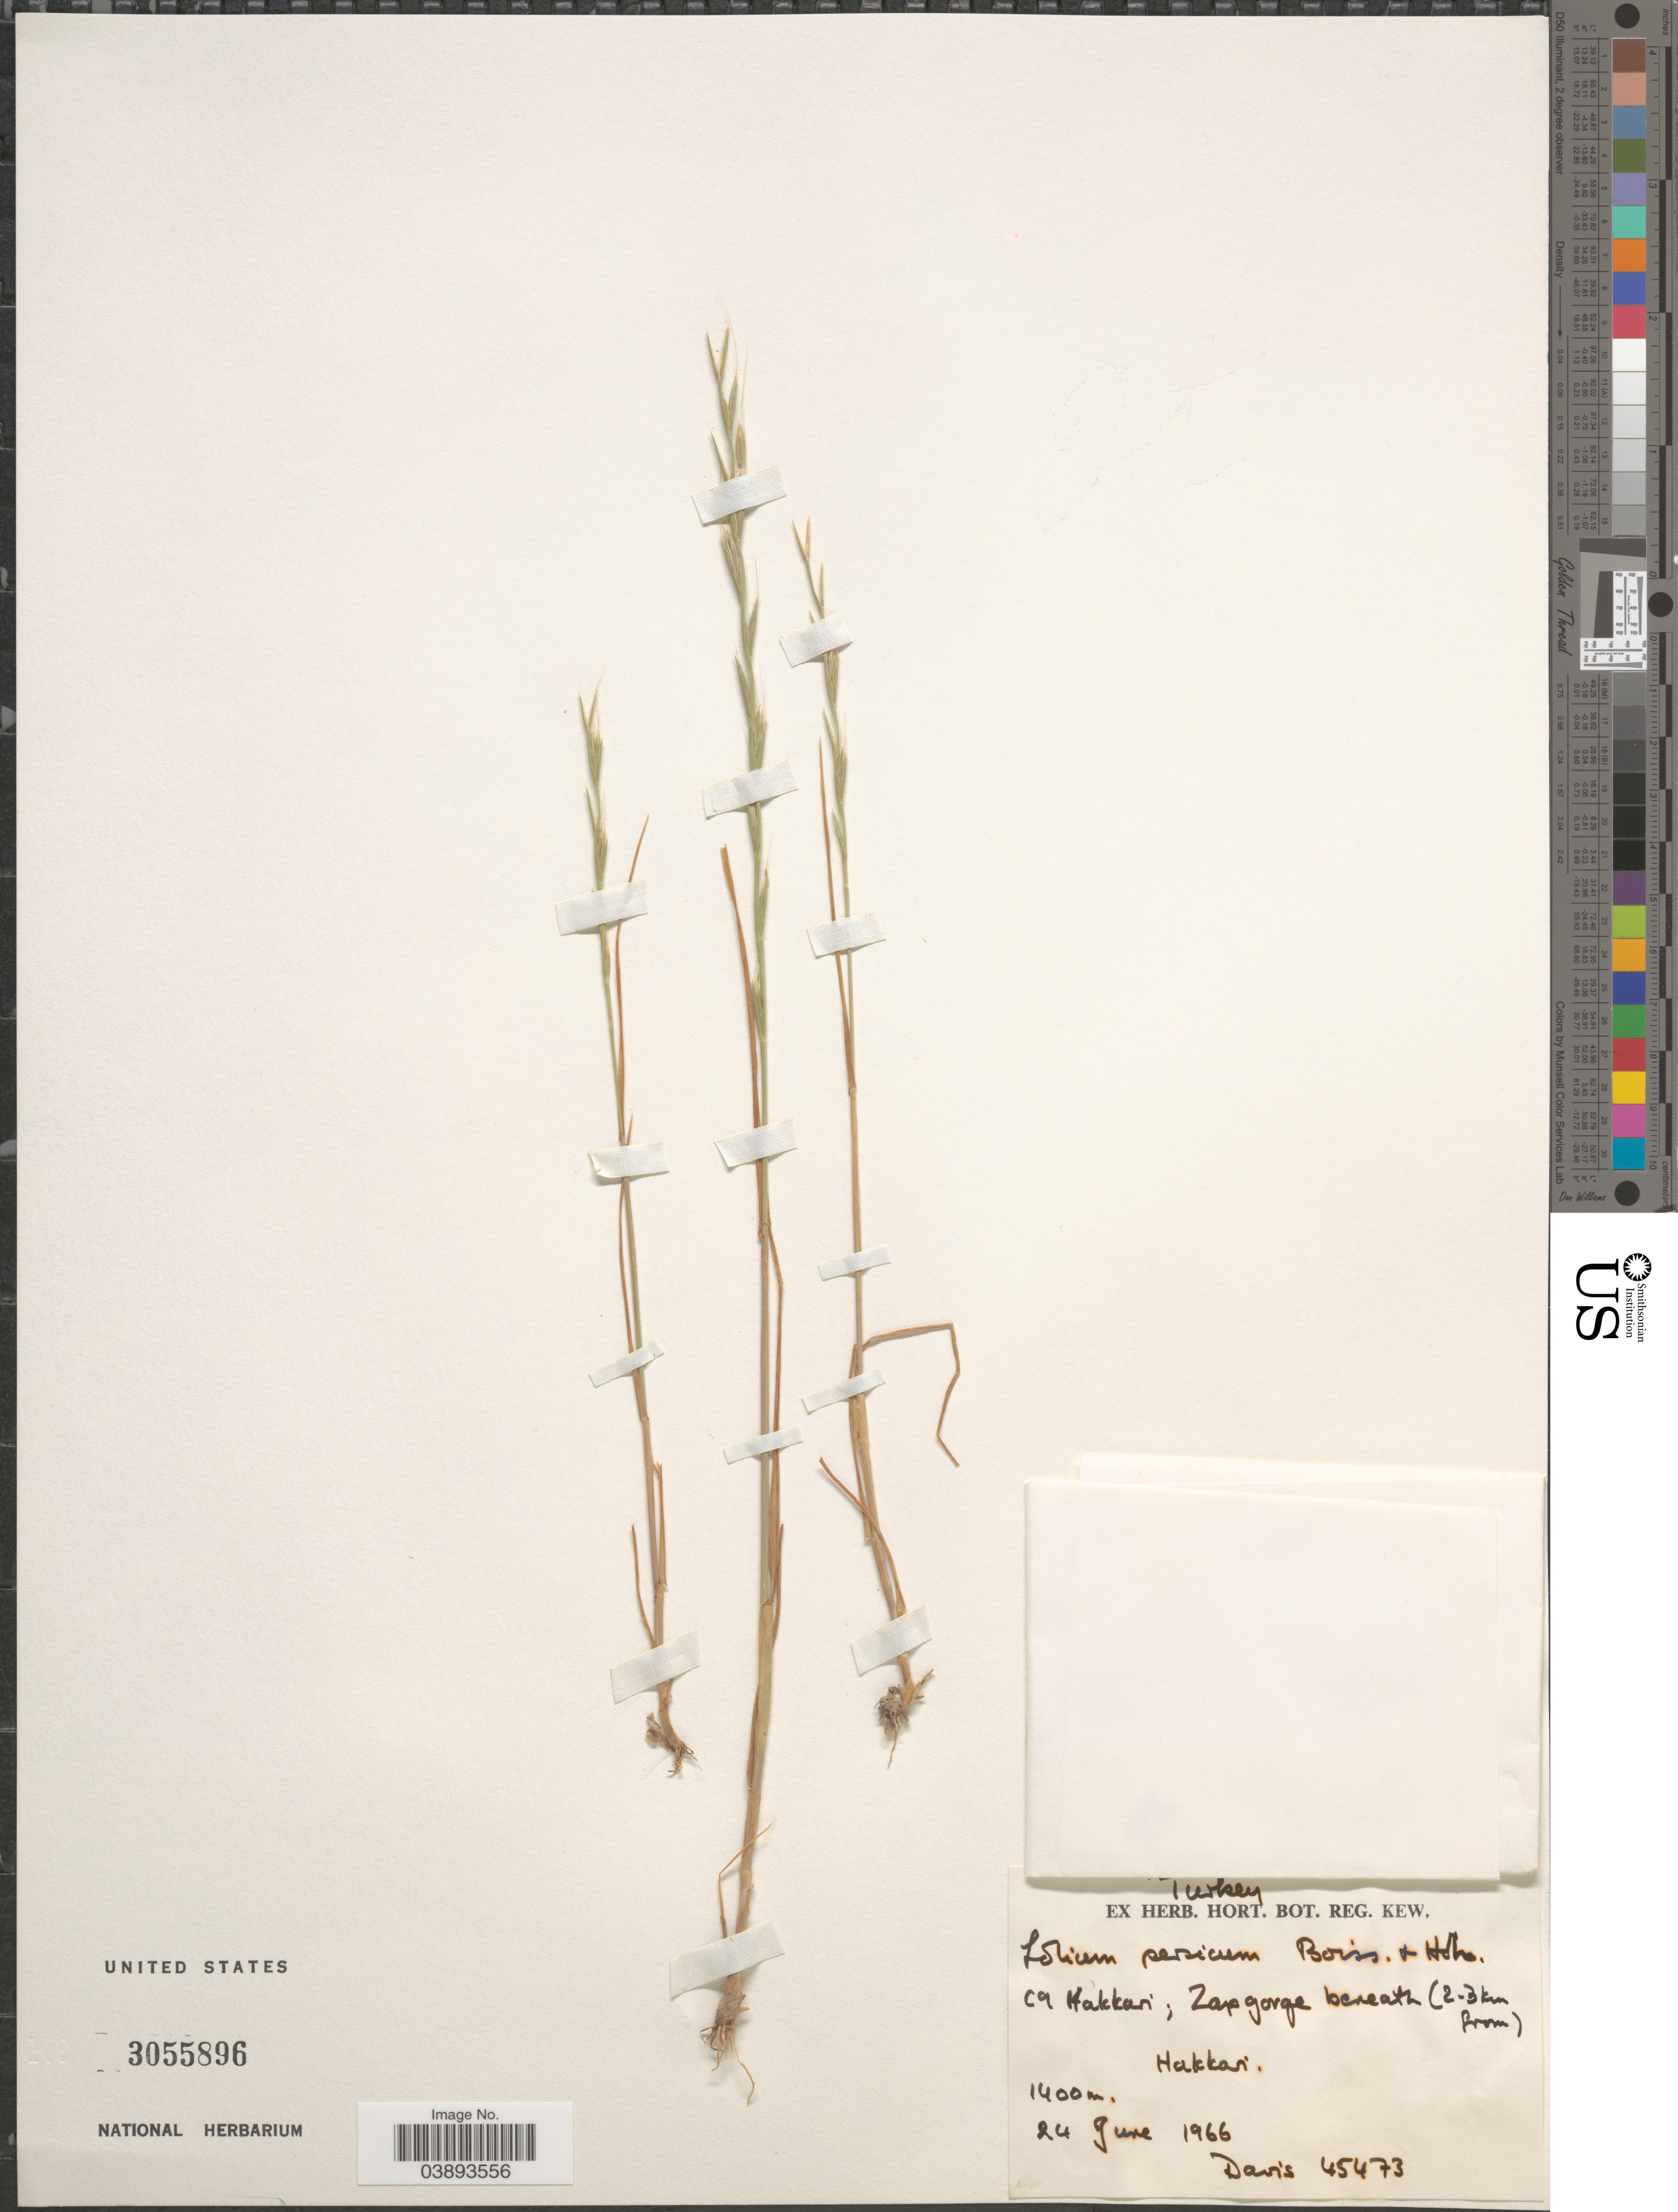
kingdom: Plantae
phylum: Tracheophyta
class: Liliopsida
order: Poales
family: Poaceae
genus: Lolium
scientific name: Lolium persicum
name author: Boiss. & Hohen.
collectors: -. Davis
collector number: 45473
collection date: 1966-06-24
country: Turkey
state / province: Hakkari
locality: C9 Hakkari; Zap gorge beneath (2-3 km from) Hakkari.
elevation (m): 1400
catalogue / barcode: US 3055896